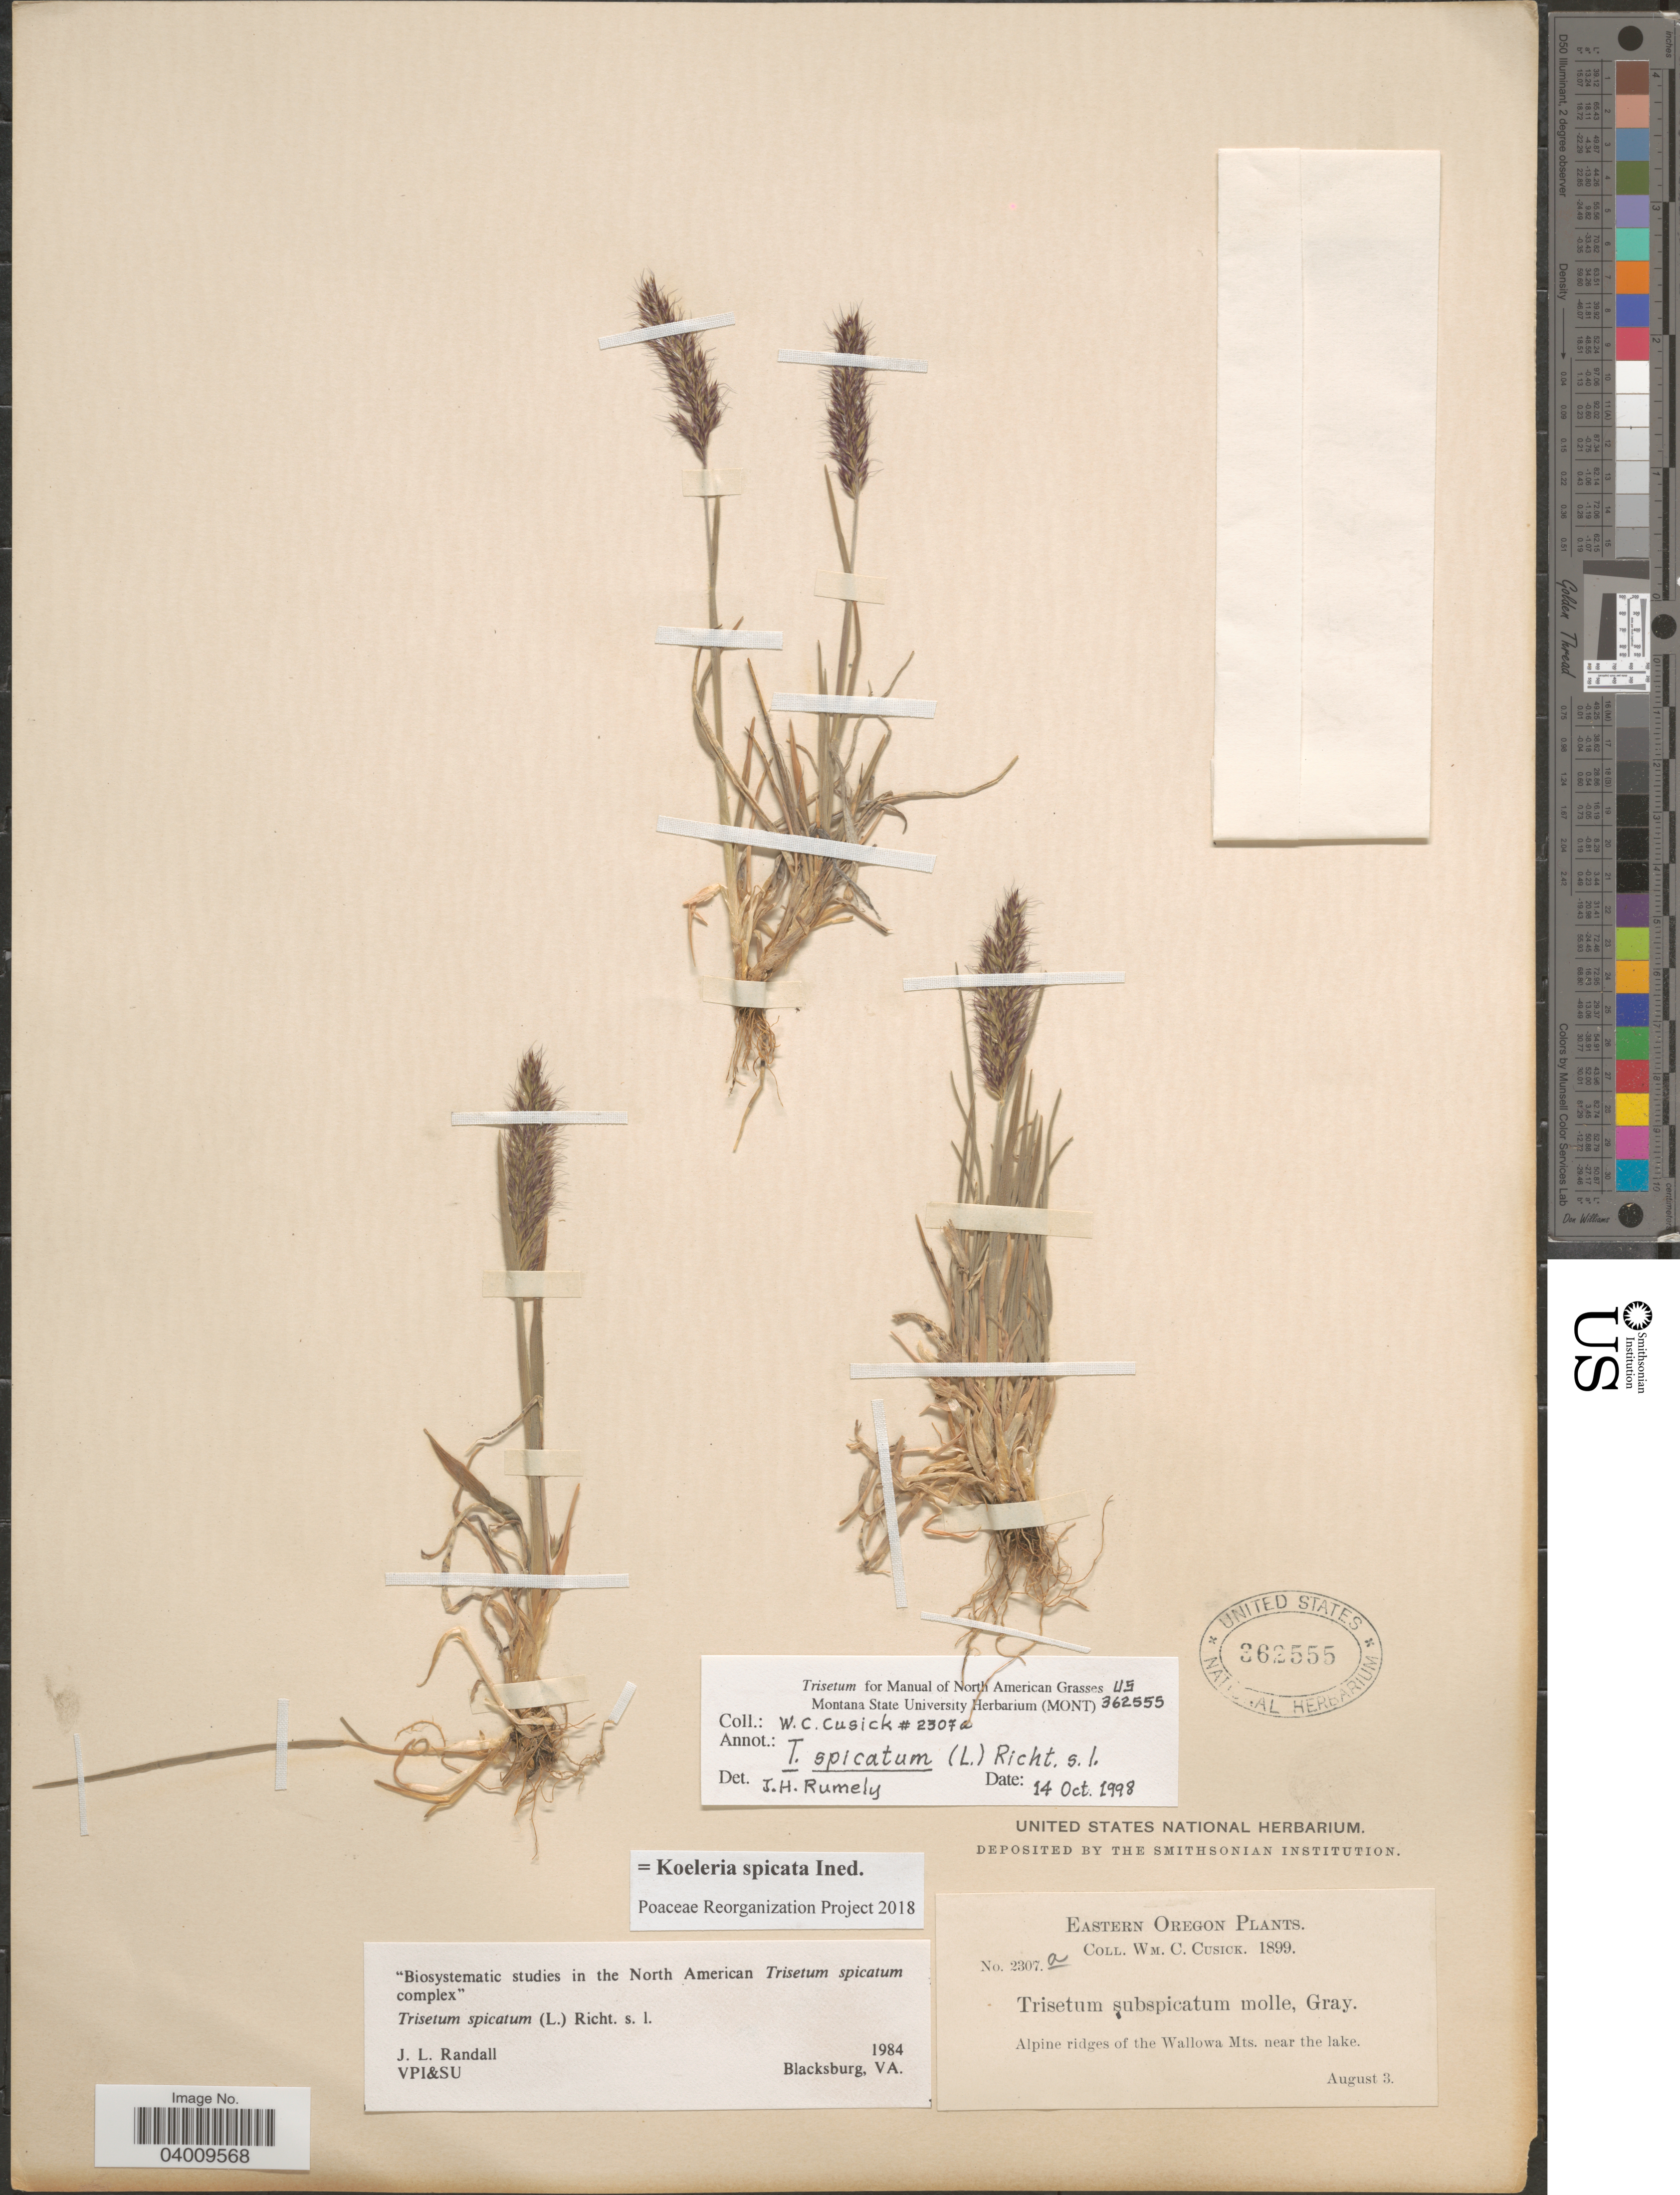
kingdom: Plantae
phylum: Tracheophyta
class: Liliopsida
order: Poales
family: Poaceae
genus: Koeleria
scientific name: Koeleria spicata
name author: (L.) Barberá et al.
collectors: W. C. Cusick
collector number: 2307a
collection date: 1899-08-03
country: United States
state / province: Oregon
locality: Eastern Oregon. Alpine ridges of the Wallowa Mts. near the lake.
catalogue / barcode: US 362555